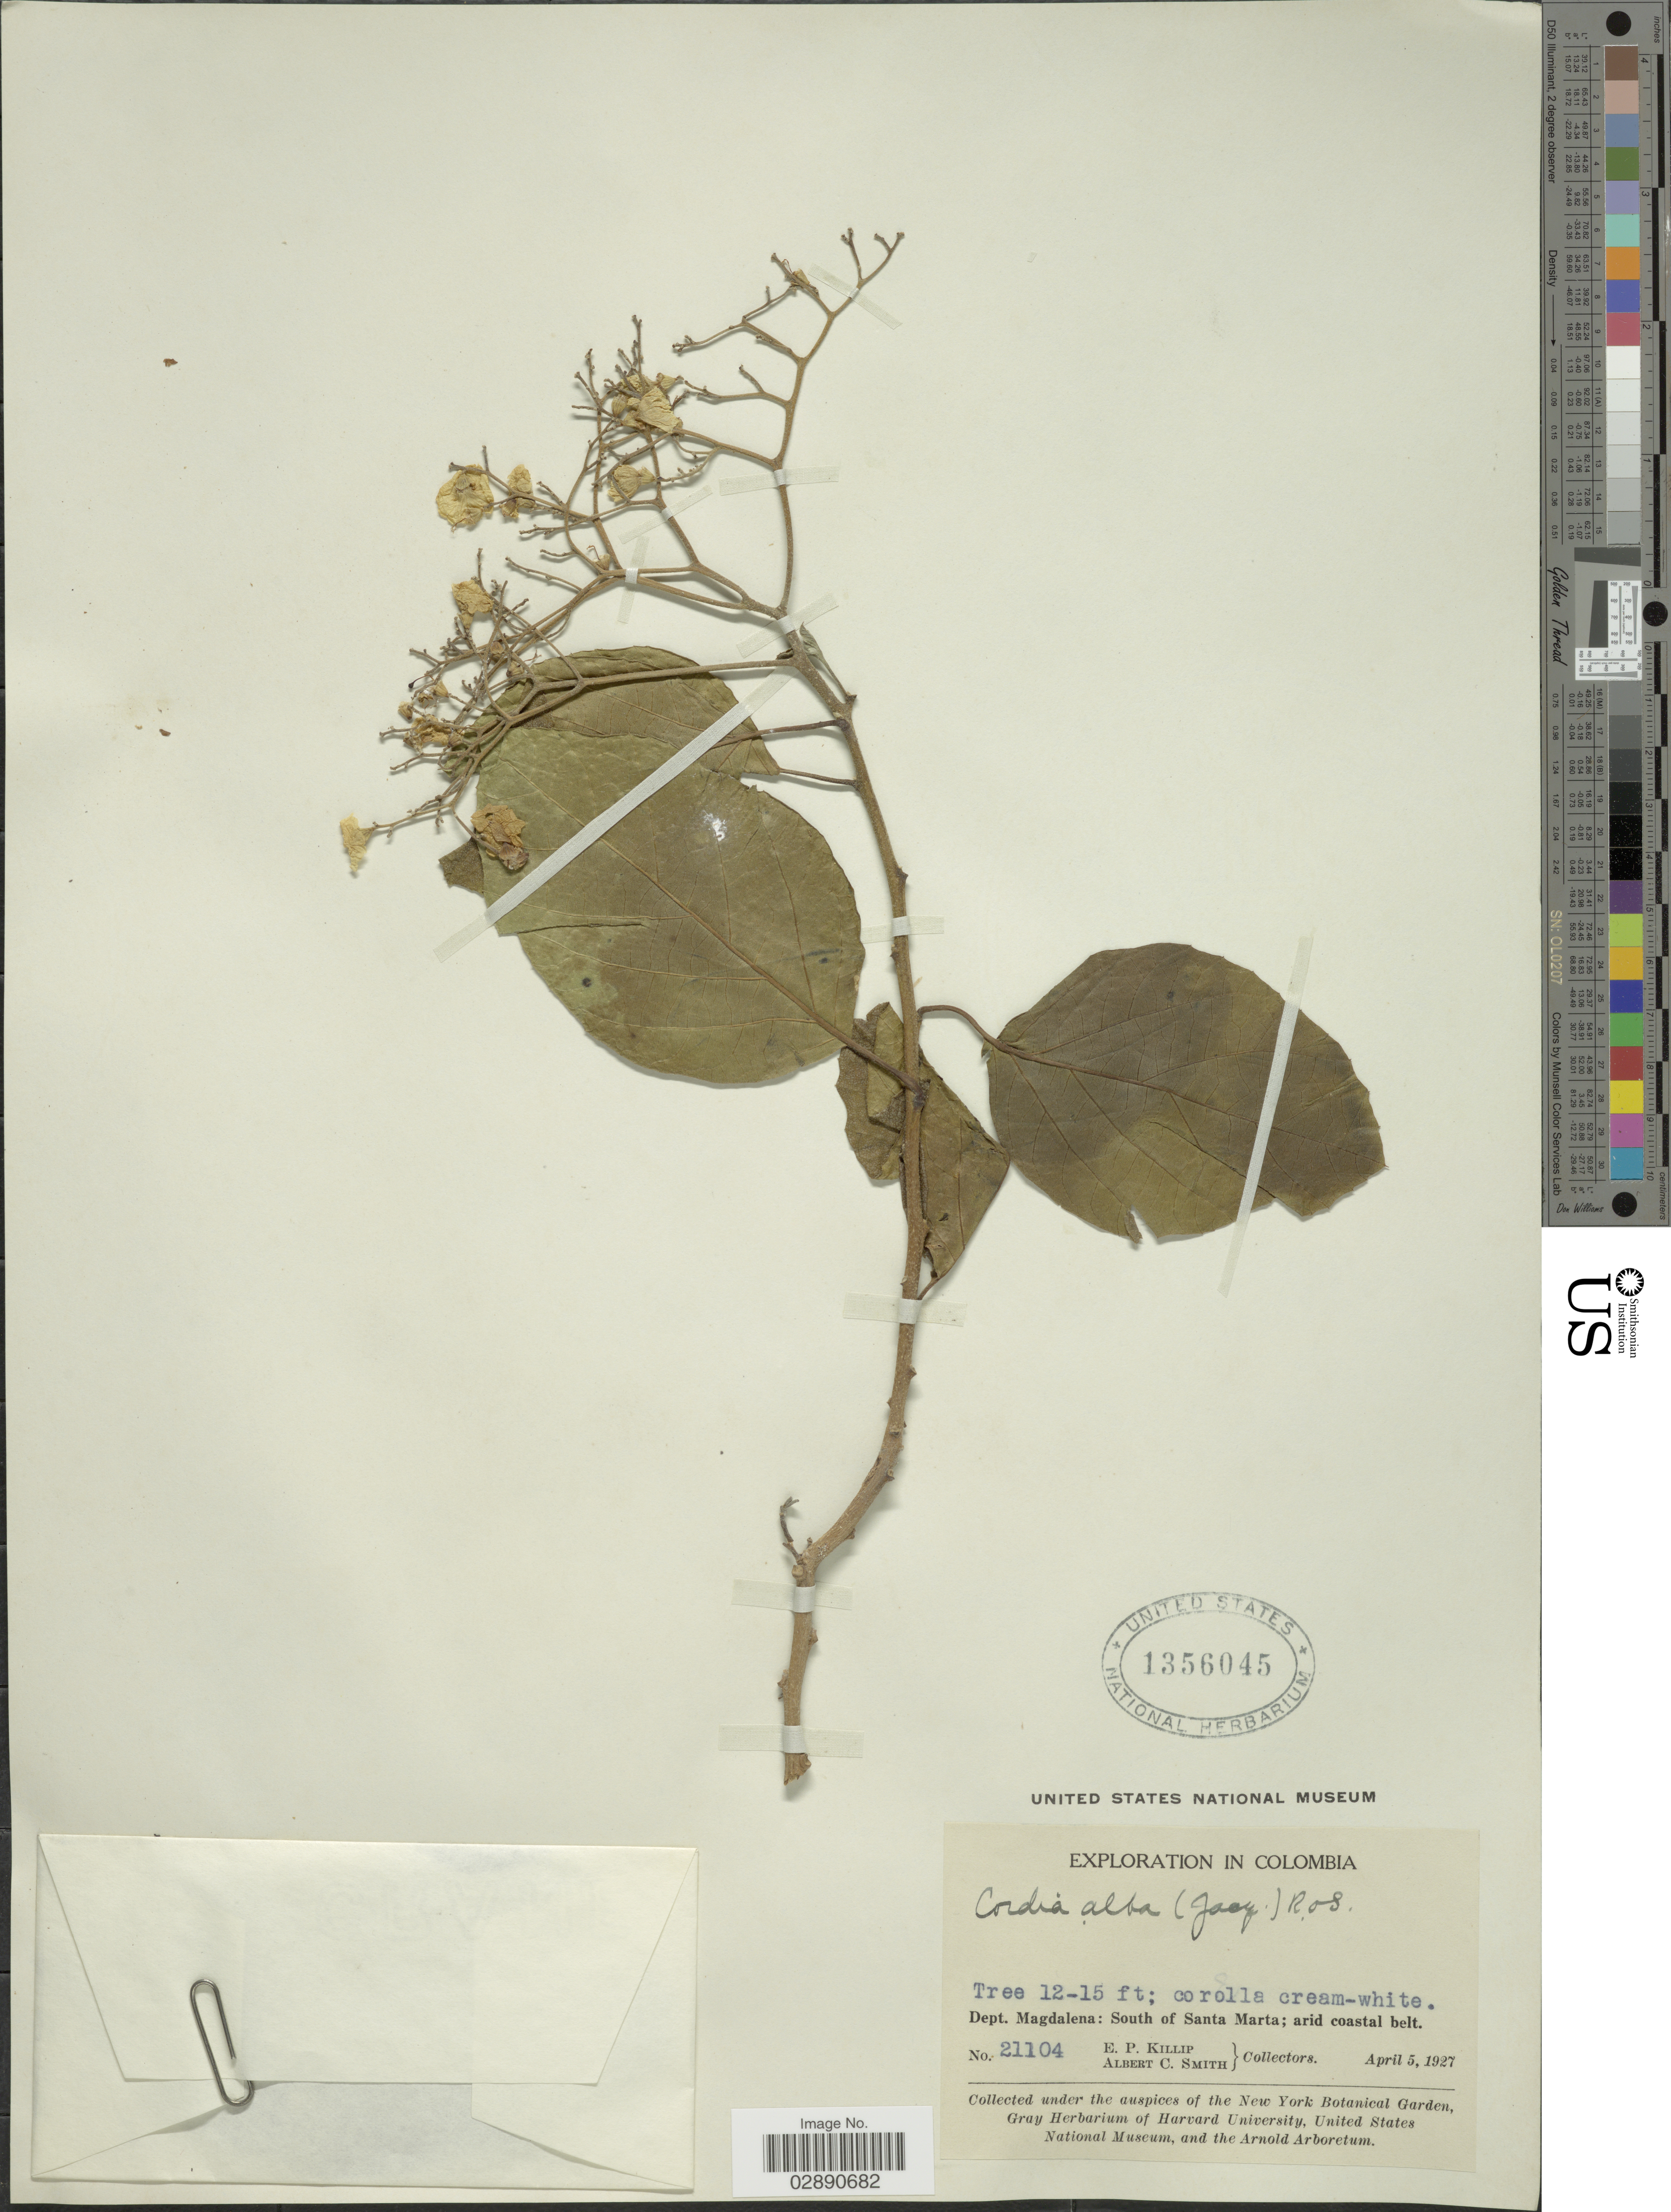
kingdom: Plantae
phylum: Tracheophyta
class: Magnoliopsida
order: Boraginales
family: Cordiaceae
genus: Cordia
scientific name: Cordia dentata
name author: Poir.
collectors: E. P. Killip & A. C. Smith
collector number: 21104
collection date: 1927-04-05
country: Colombia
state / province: Magdalena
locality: Dept. Magdalena: South of Santa Marta; arid coastal belt.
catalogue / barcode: US 1356045